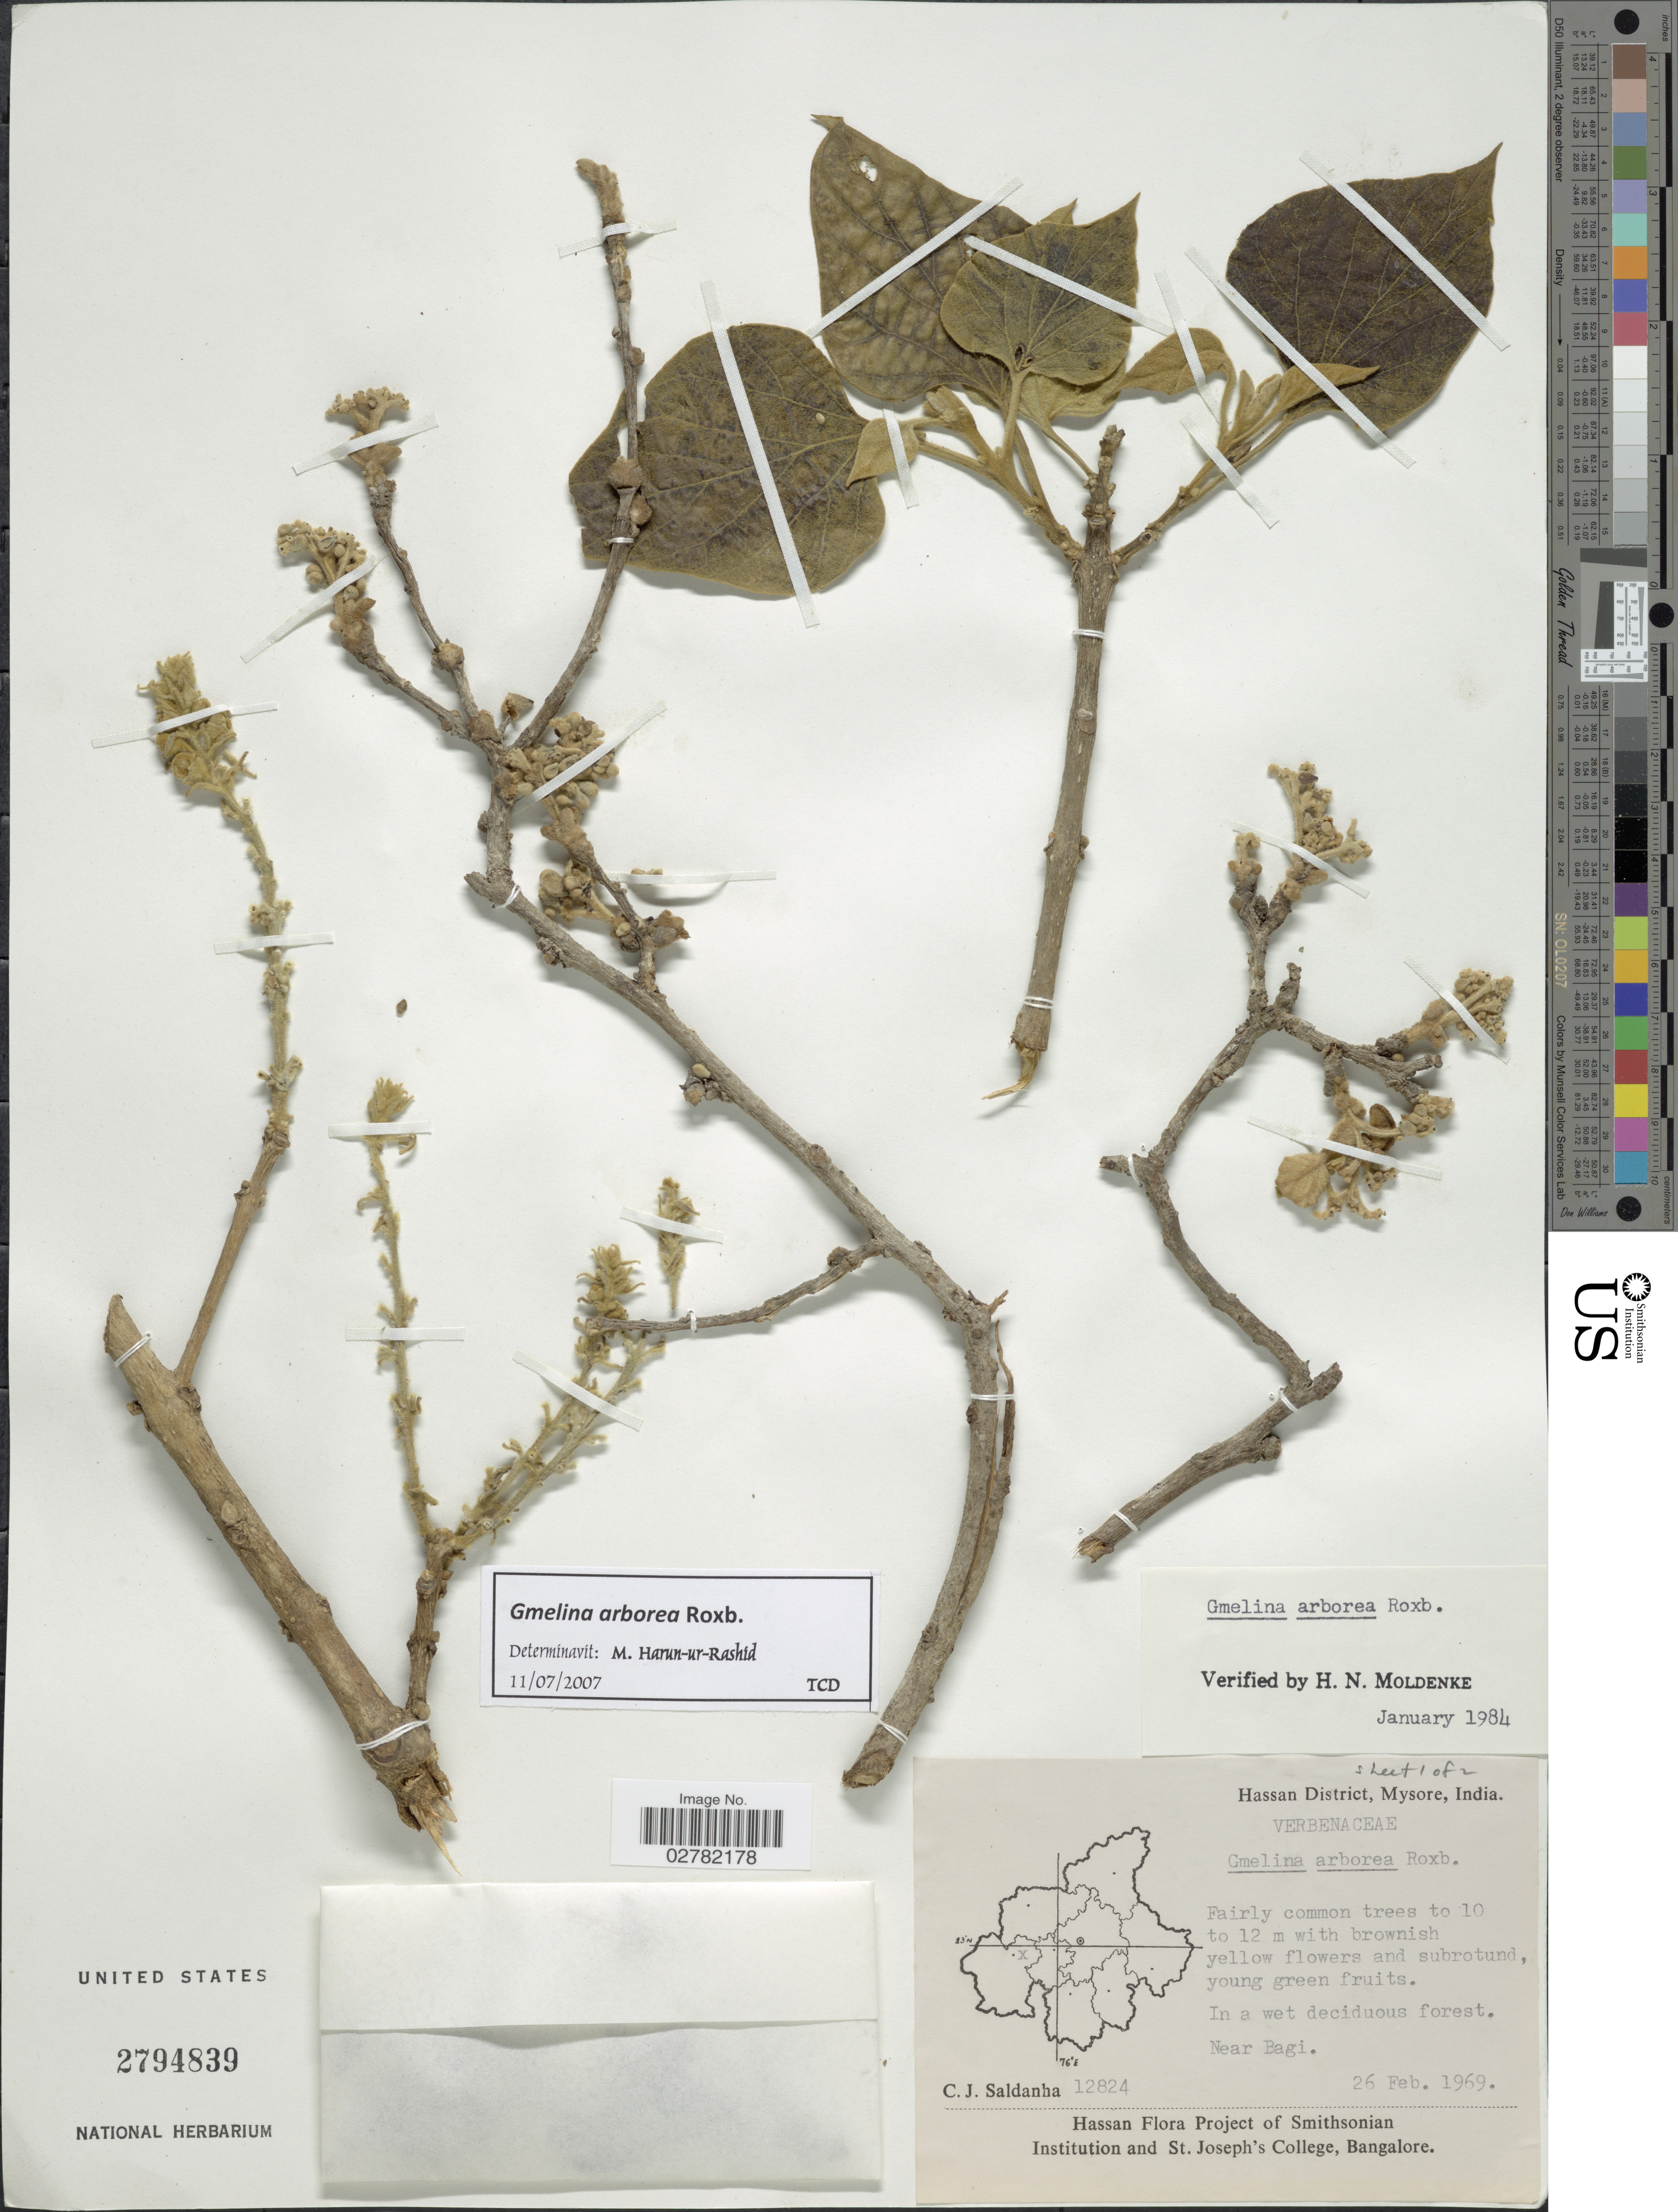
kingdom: Plantae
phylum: Tracheophyta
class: Magnoliopsida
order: Lamiales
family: Lamiaceae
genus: Gmelina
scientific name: Gmelina arborea var. arborea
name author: Roxb. ex Sm.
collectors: C. J. Saldanha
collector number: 12824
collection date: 1969-02-26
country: India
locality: Hassan District, Mysore. Near Bagi.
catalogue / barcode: US 2794839